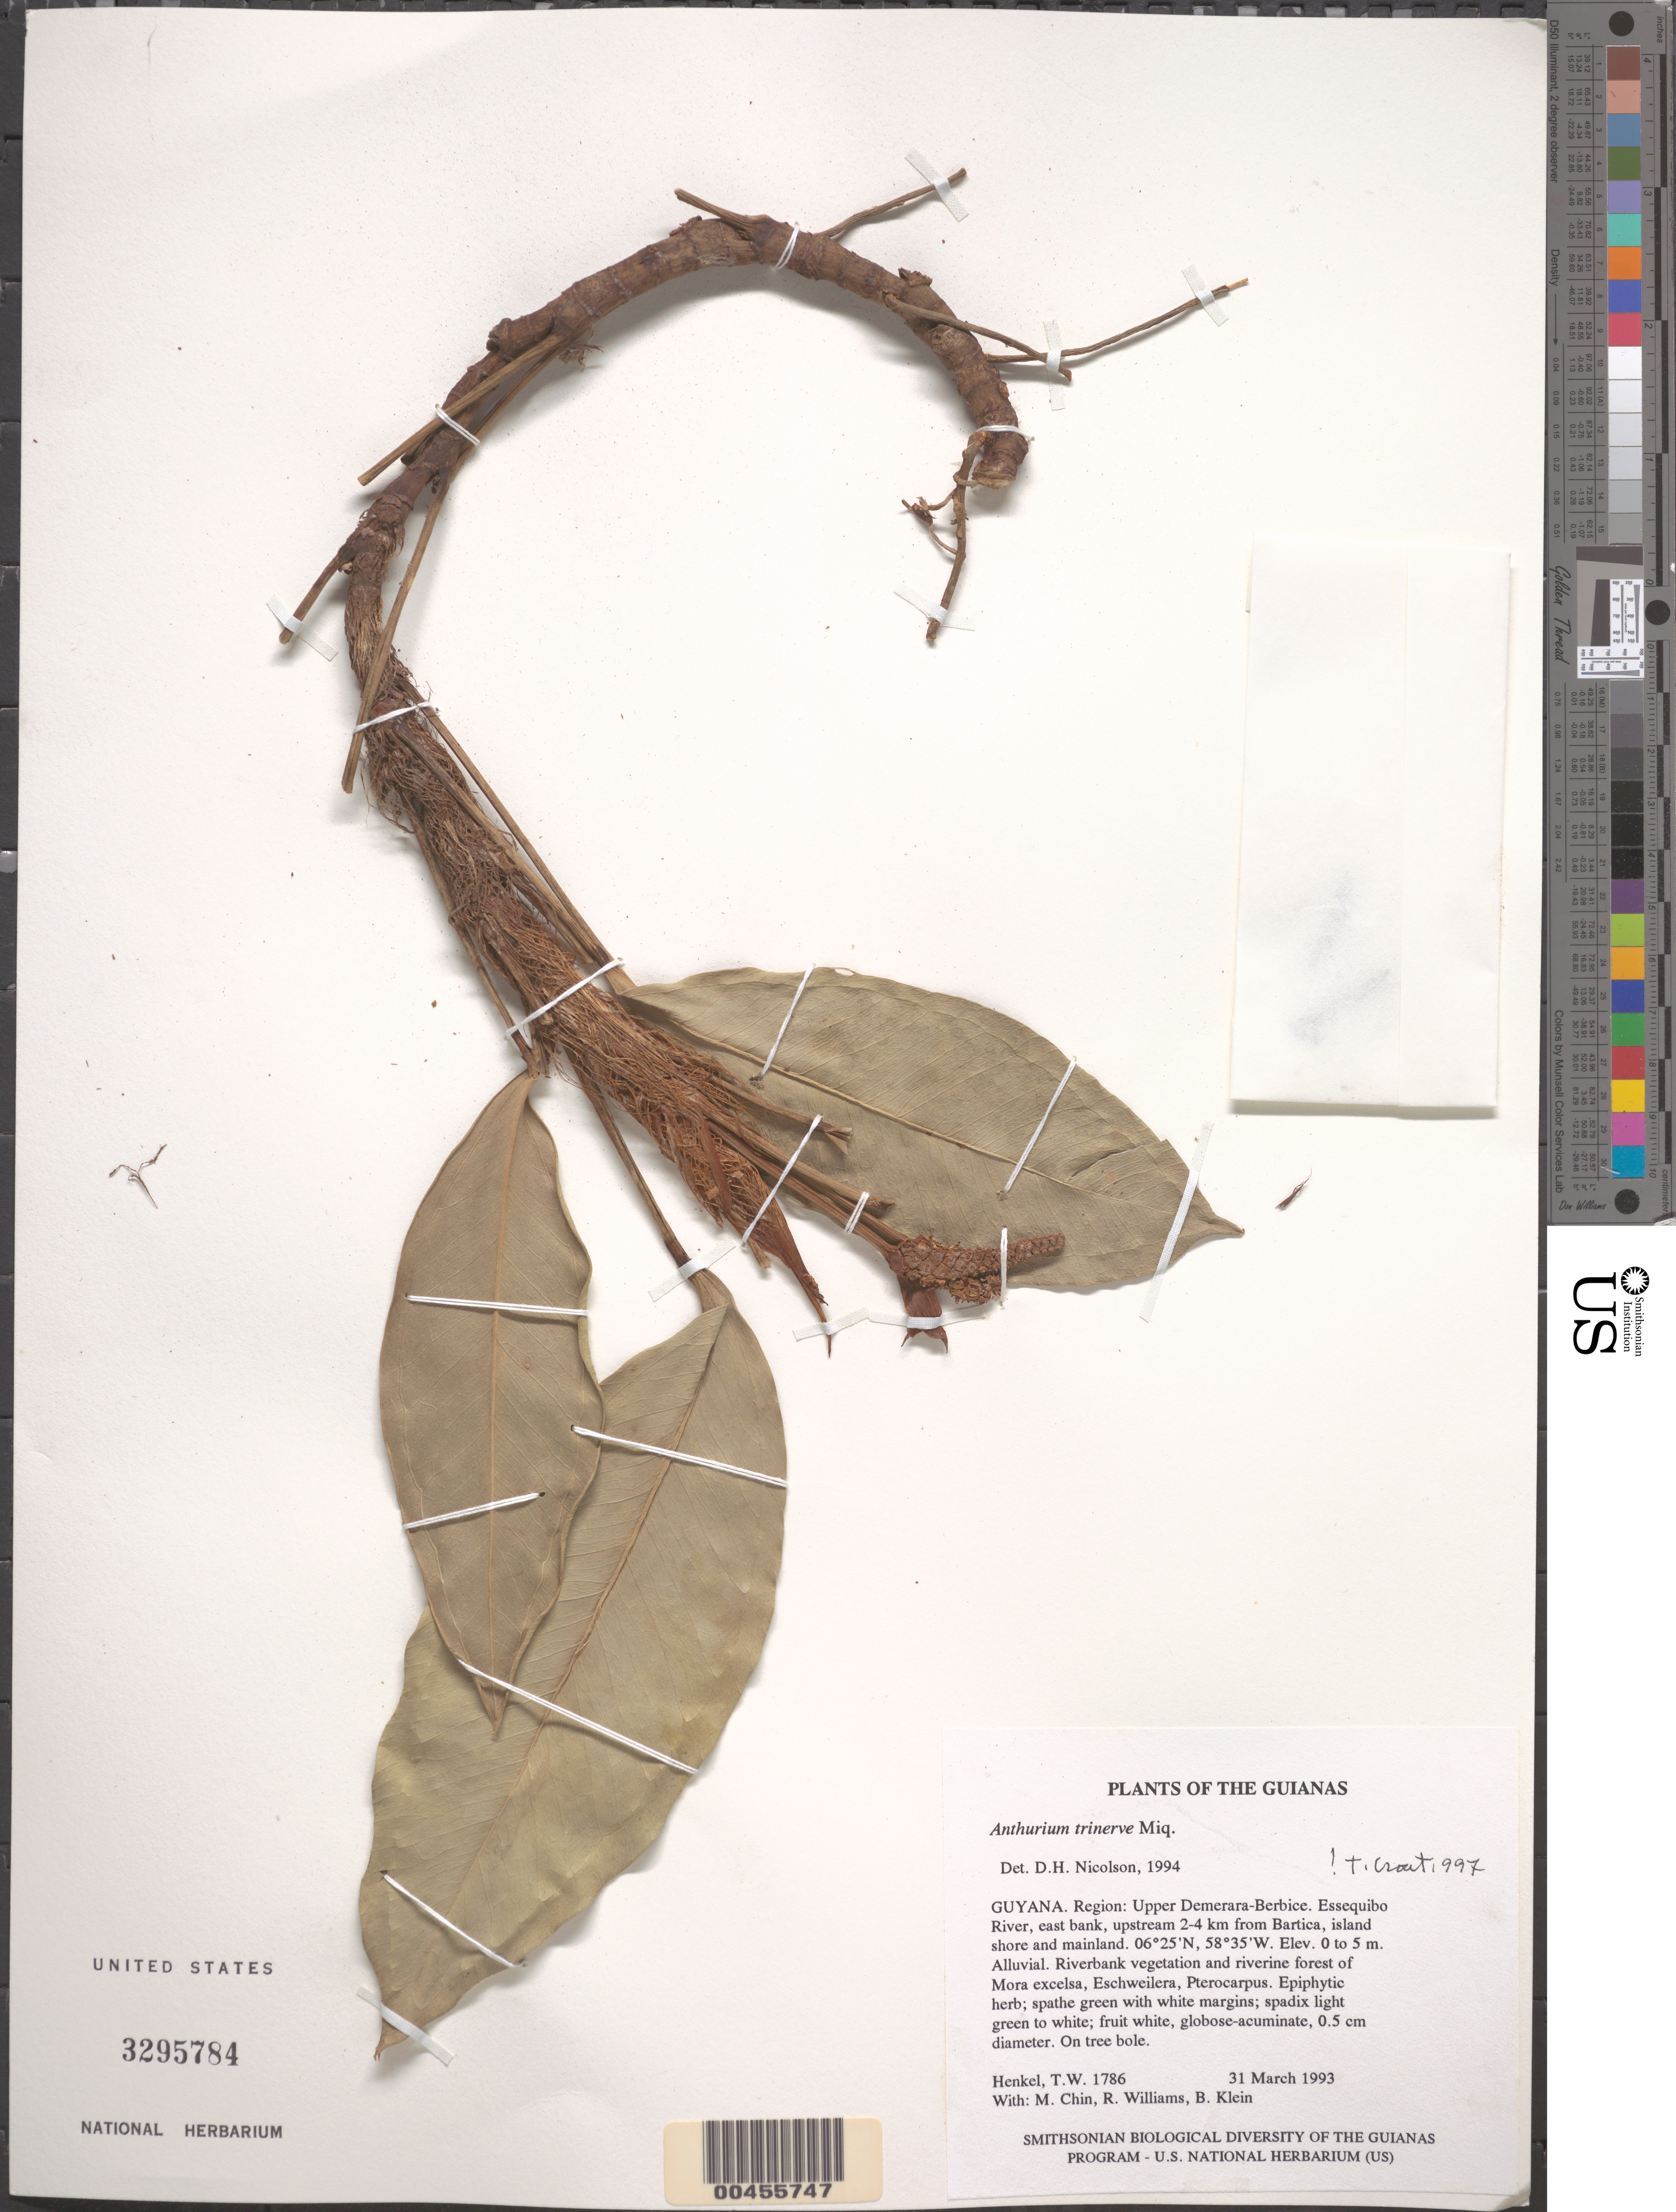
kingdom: Plantae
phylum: Tracheophyta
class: Liliopsida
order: Alismatales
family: Araceae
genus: Anthurium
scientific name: Anthurium trinervium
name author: Miq.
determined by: Nicolson, Dan H.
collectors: T. Henkel, M. Chin, R. Williams & B. Klein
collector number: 1786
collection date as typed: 31 March 1993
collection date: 1993-03-31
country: Guyana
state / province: U. Demerara-Berbice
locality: Essequibo River, E bank, upstream 2-4 km from Bartica, island shore and mainland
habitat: Alluvial. Riverbank vegetation and riverine forest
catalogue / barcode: US 3295784